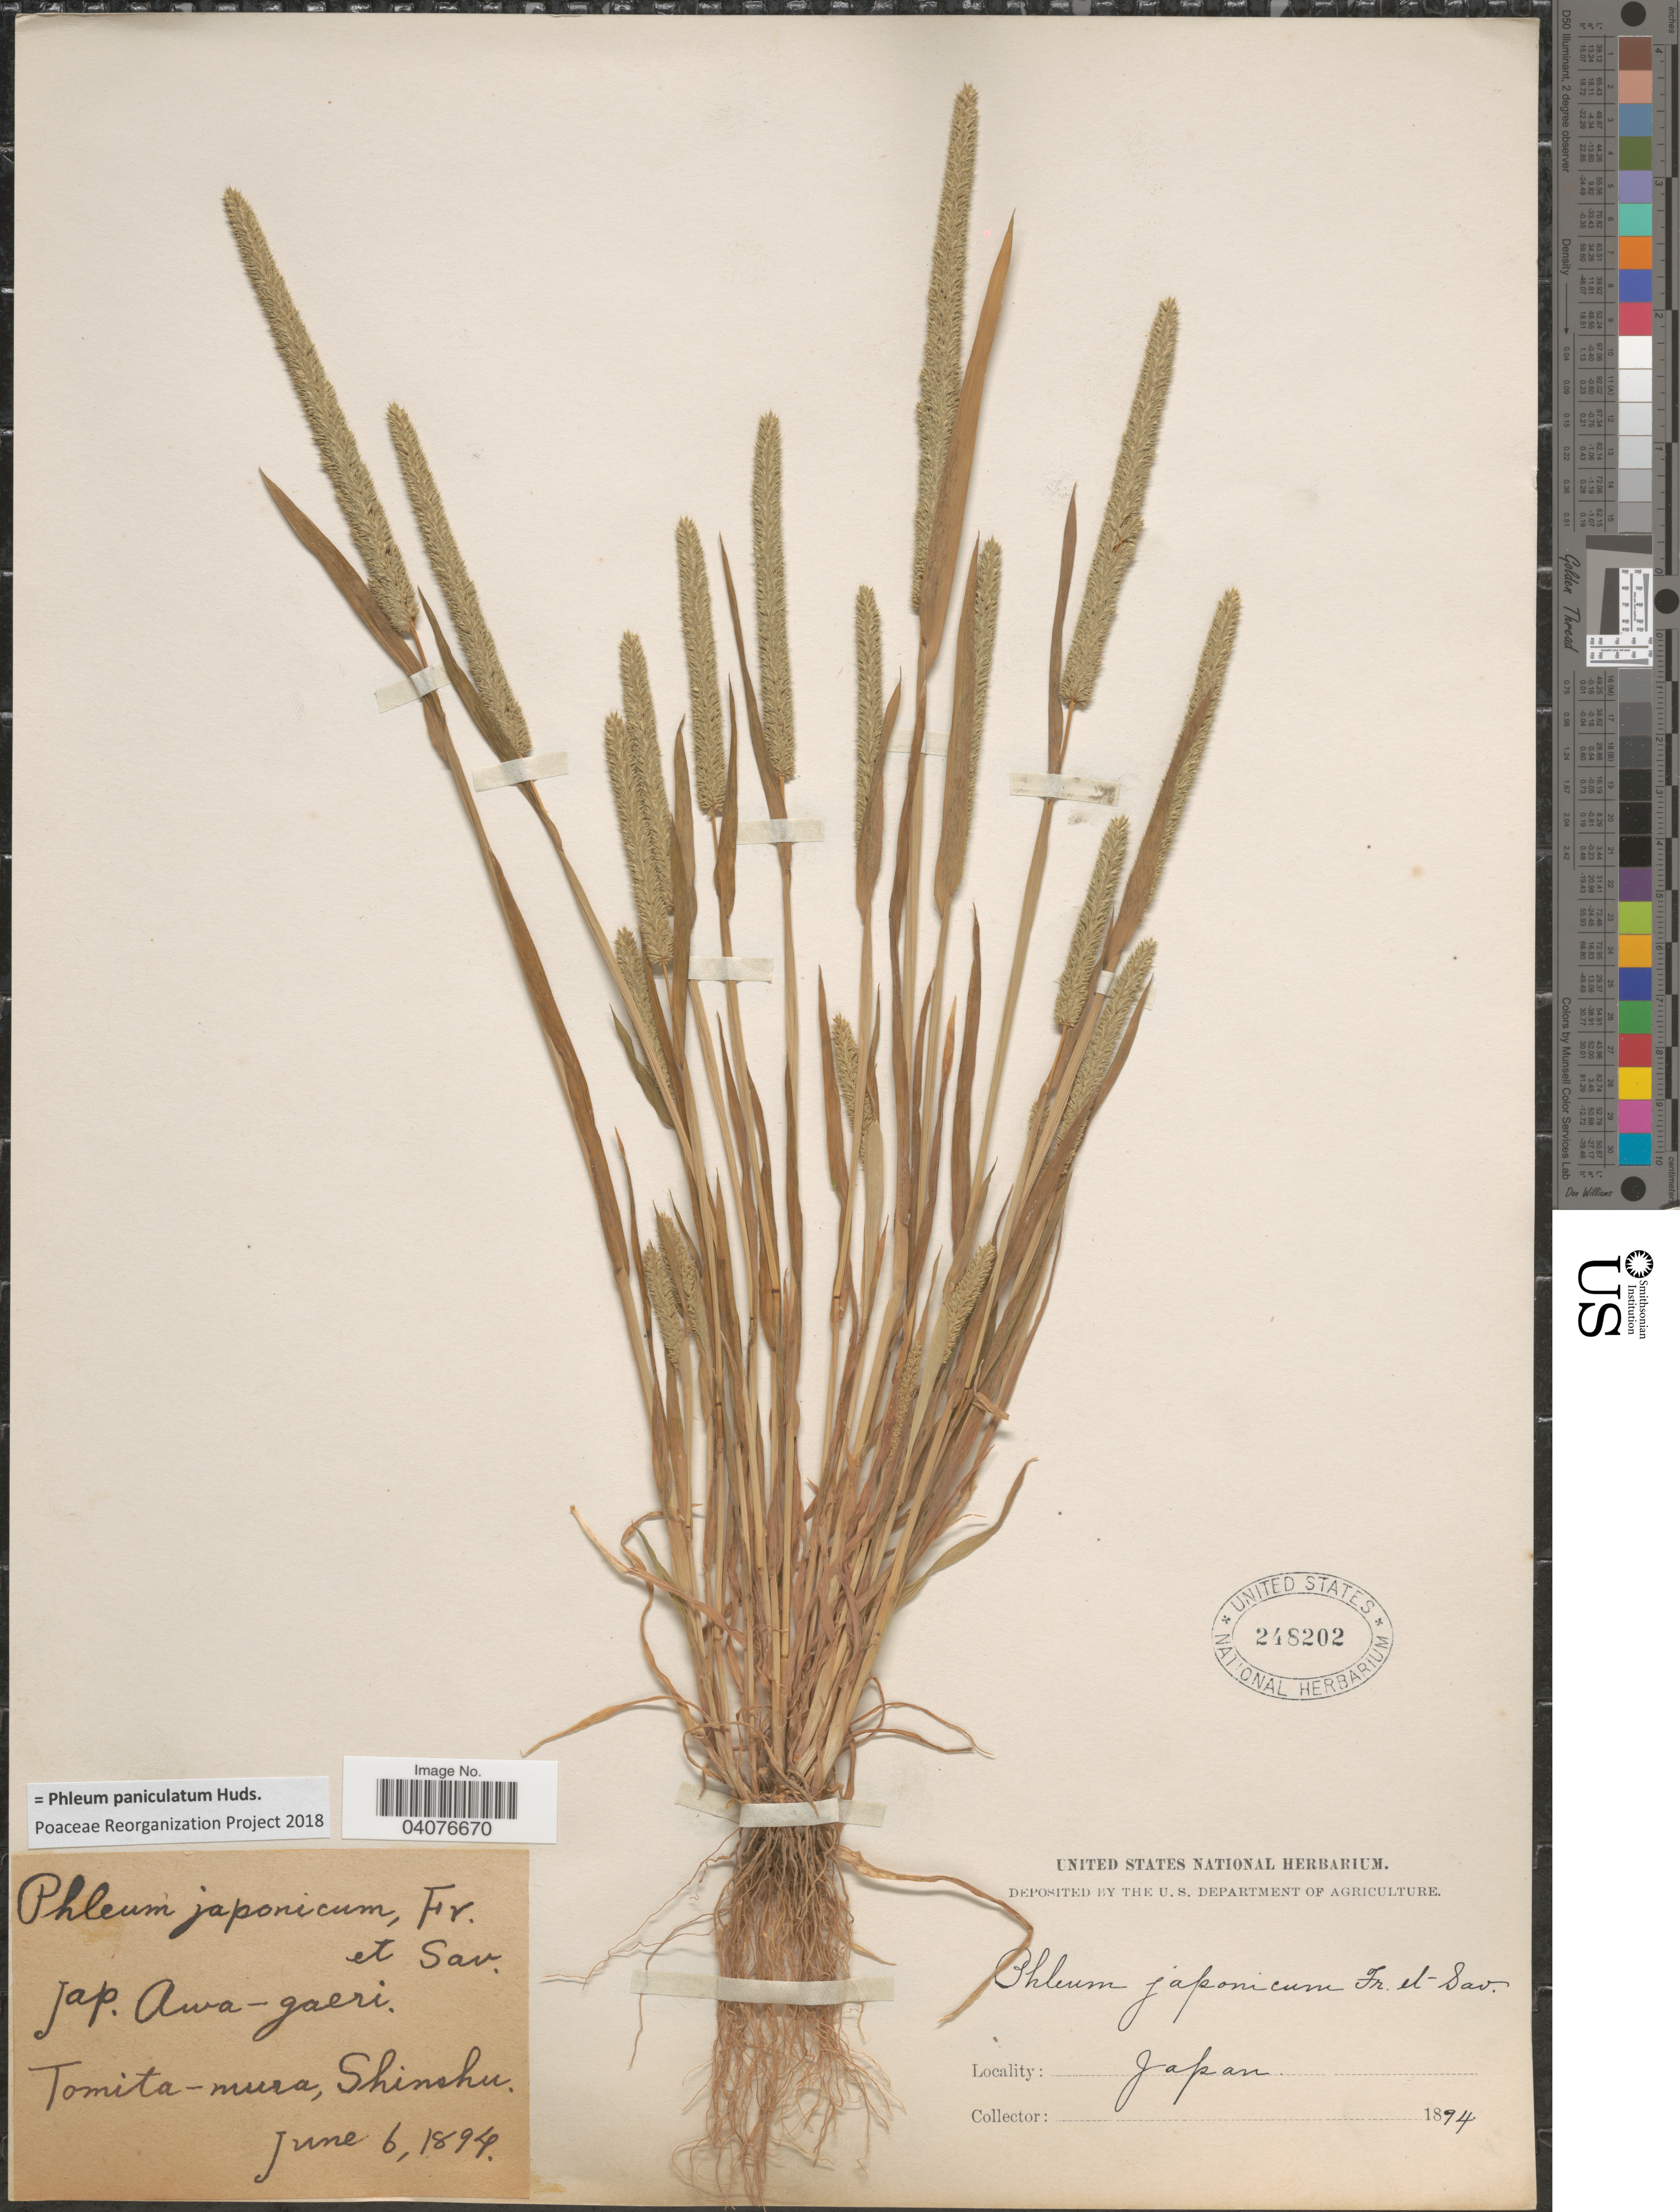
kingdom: Plantae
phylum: Tracheophyta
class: Liliopsida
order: Poales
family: Poaceae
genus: Phleum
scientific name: Phleum paniculatum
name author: Huds.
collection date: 1894-06-06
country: Japan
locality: Tomita-mura, Shinshu.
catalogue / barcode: US 248202